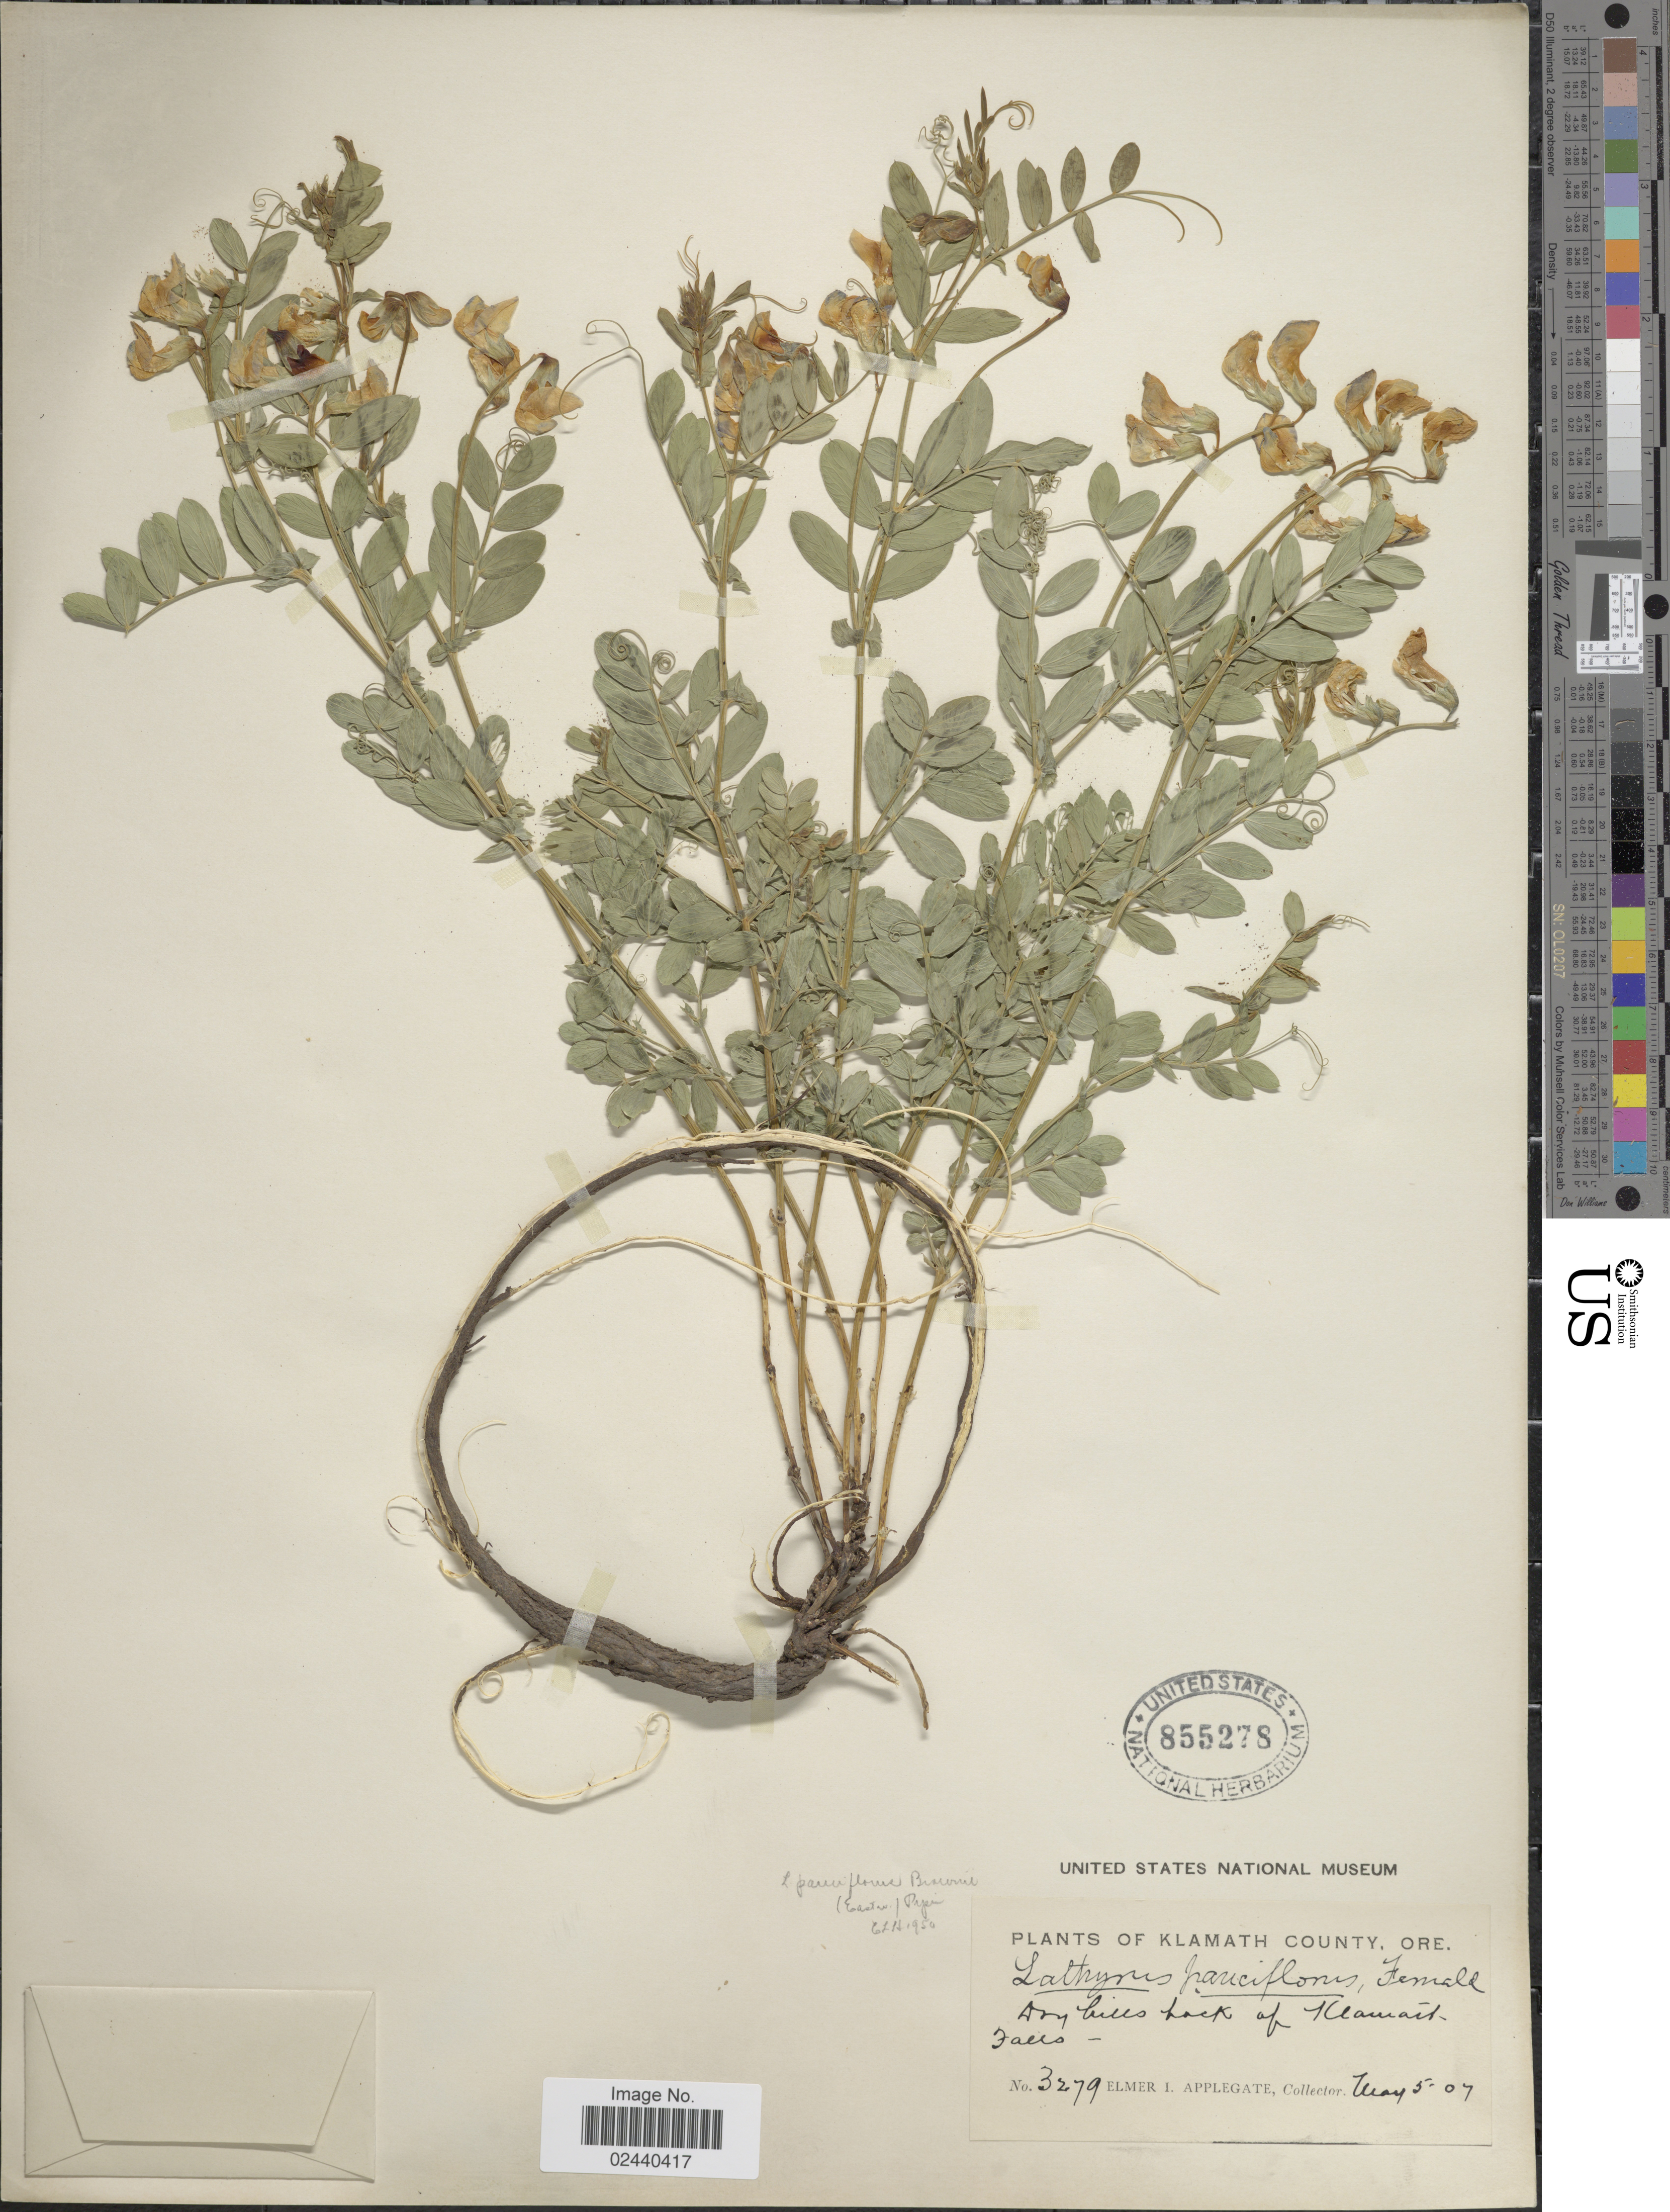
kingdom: Plantae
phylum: Tracheophyta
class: Magnoliopsida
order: Fabales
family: Fabaceae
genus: Lathyrus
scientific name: Lathyrus brownii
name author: Eastw.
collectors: E. I. Applegate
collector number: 3279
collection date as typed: Transcribed d/m/y: 5/5/7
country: United States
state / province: Oregon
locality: Klamath County, Ore. Dry hills bacj of Klamath-Falls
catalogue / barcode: US 855278